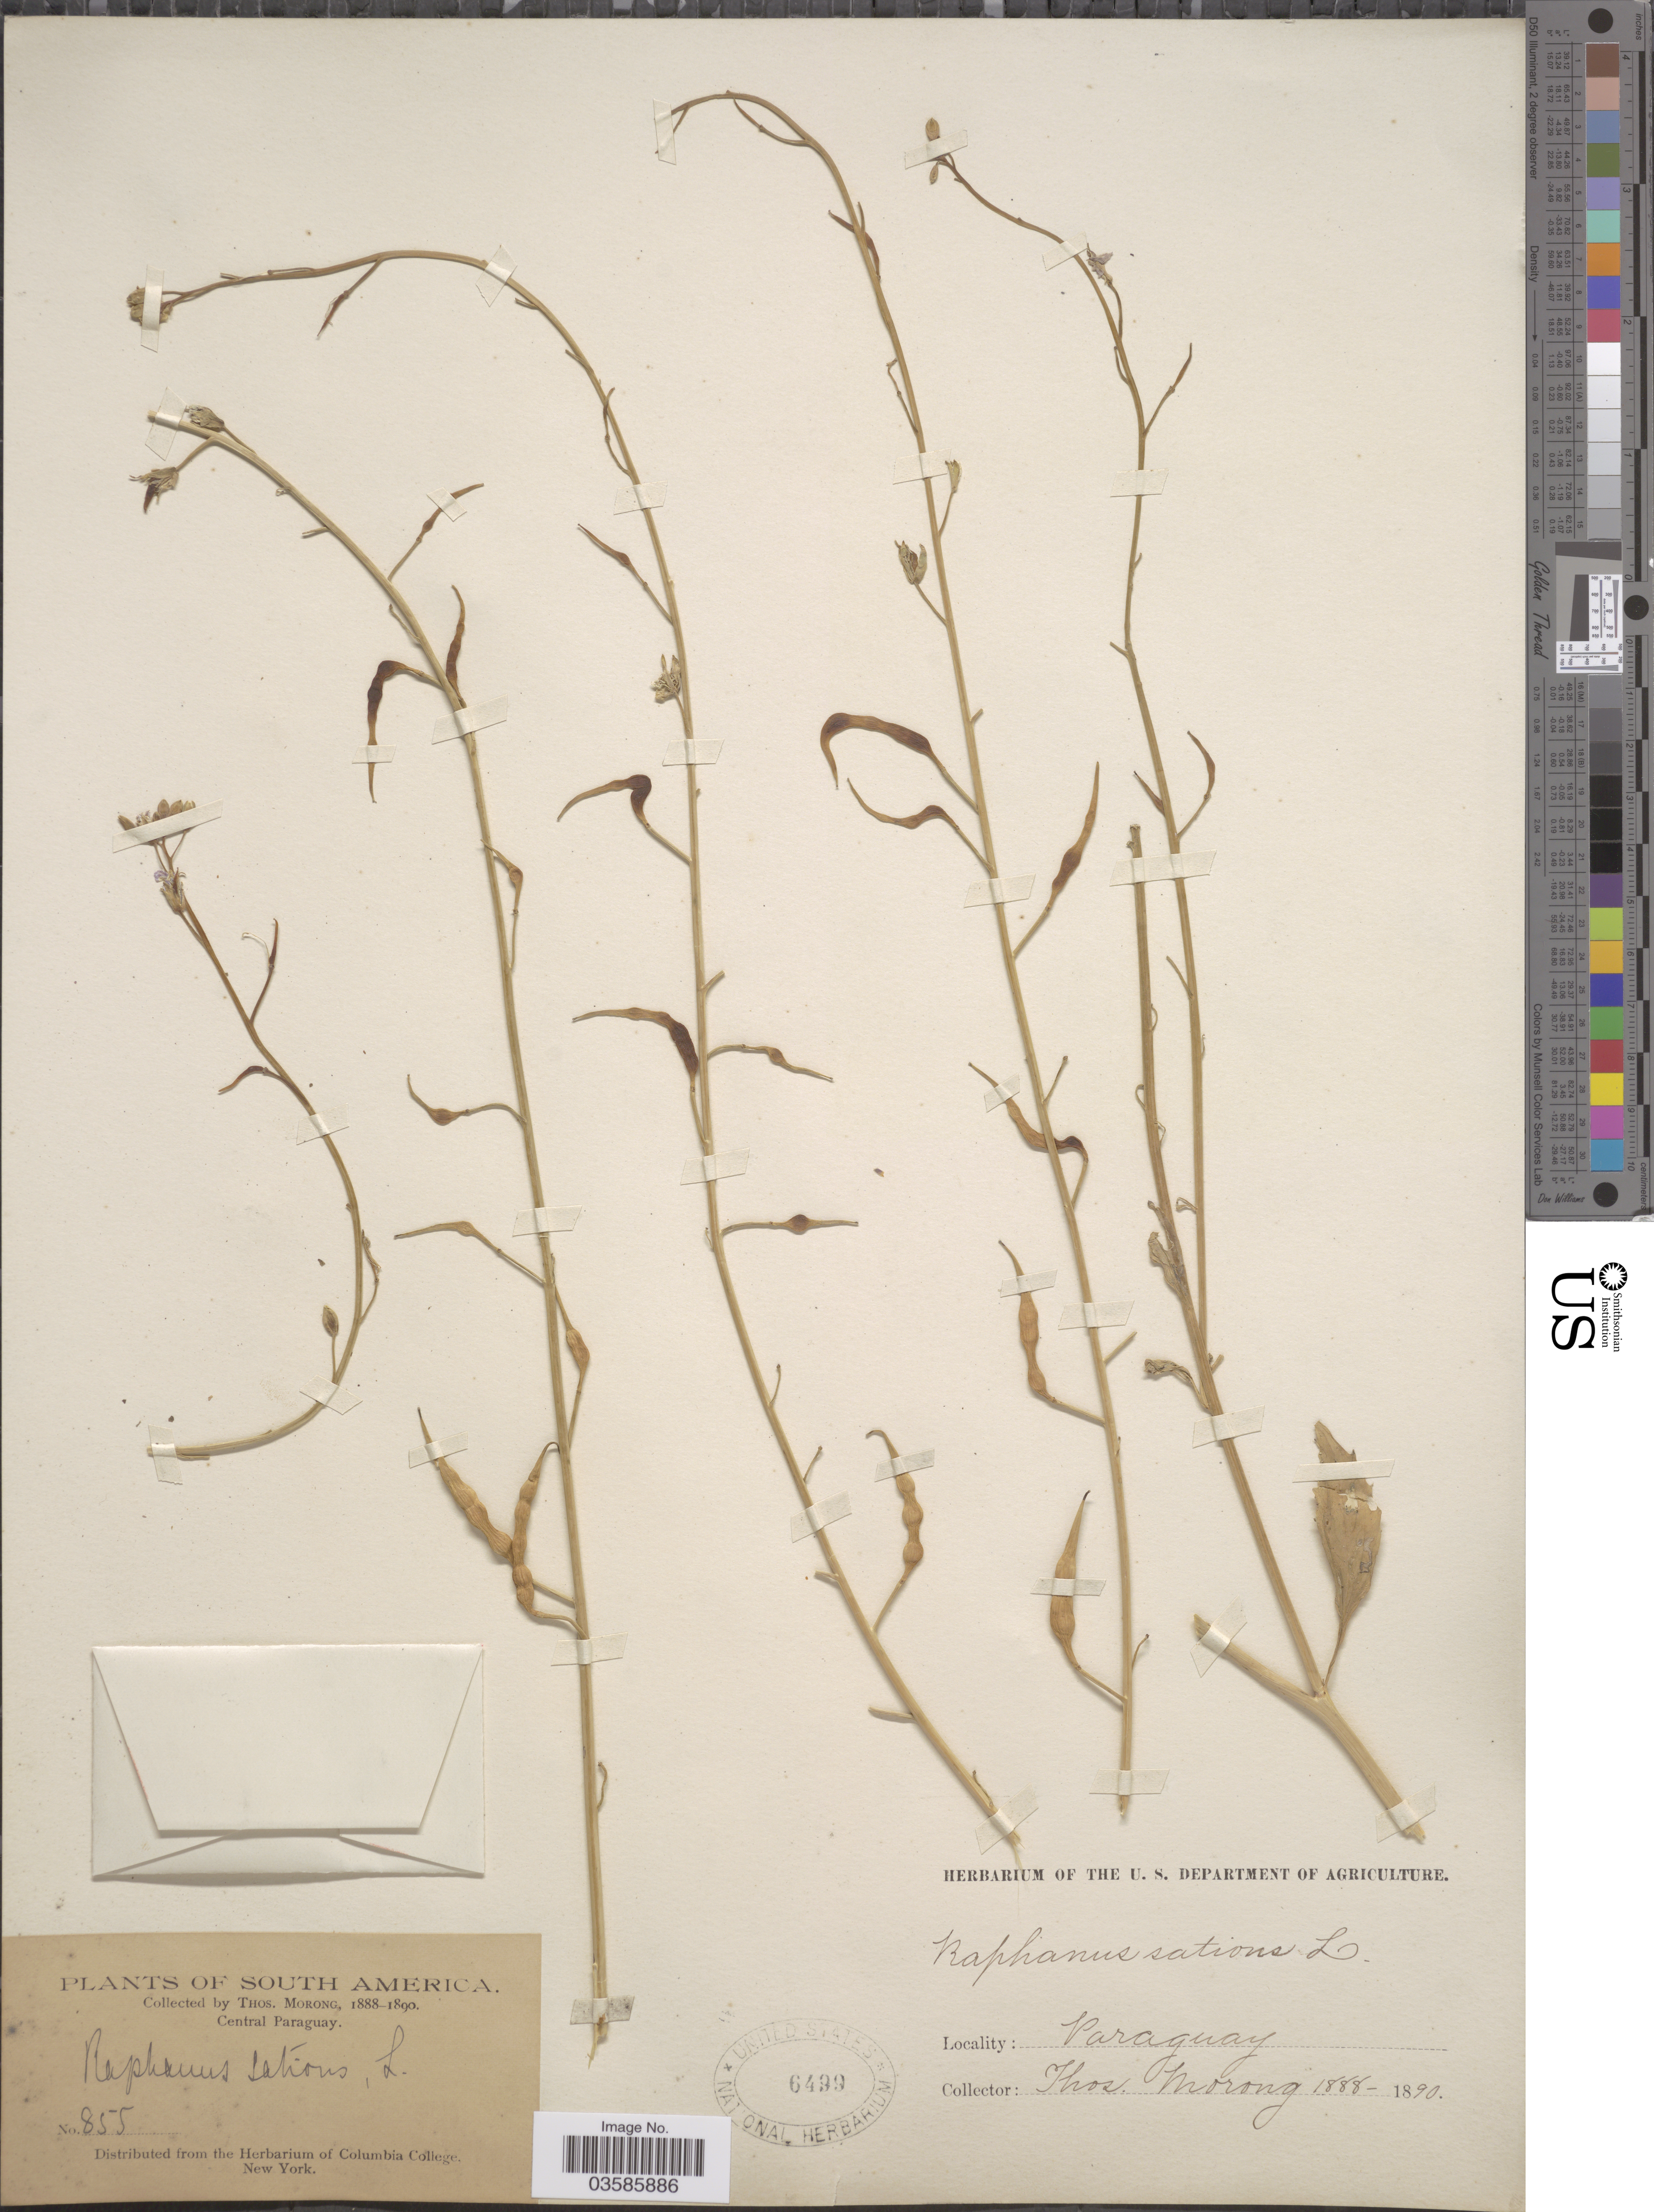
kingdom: Plantae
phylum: Tracheophyta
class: Magnoliopsida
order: Brassicales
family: Brassicaceae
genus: Raphanus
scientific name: Raphanus sativus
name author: L.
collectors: ex herb. T. Morong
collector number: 855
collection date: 1888/1890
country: Paraguay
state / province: Central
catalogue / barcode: US 6499